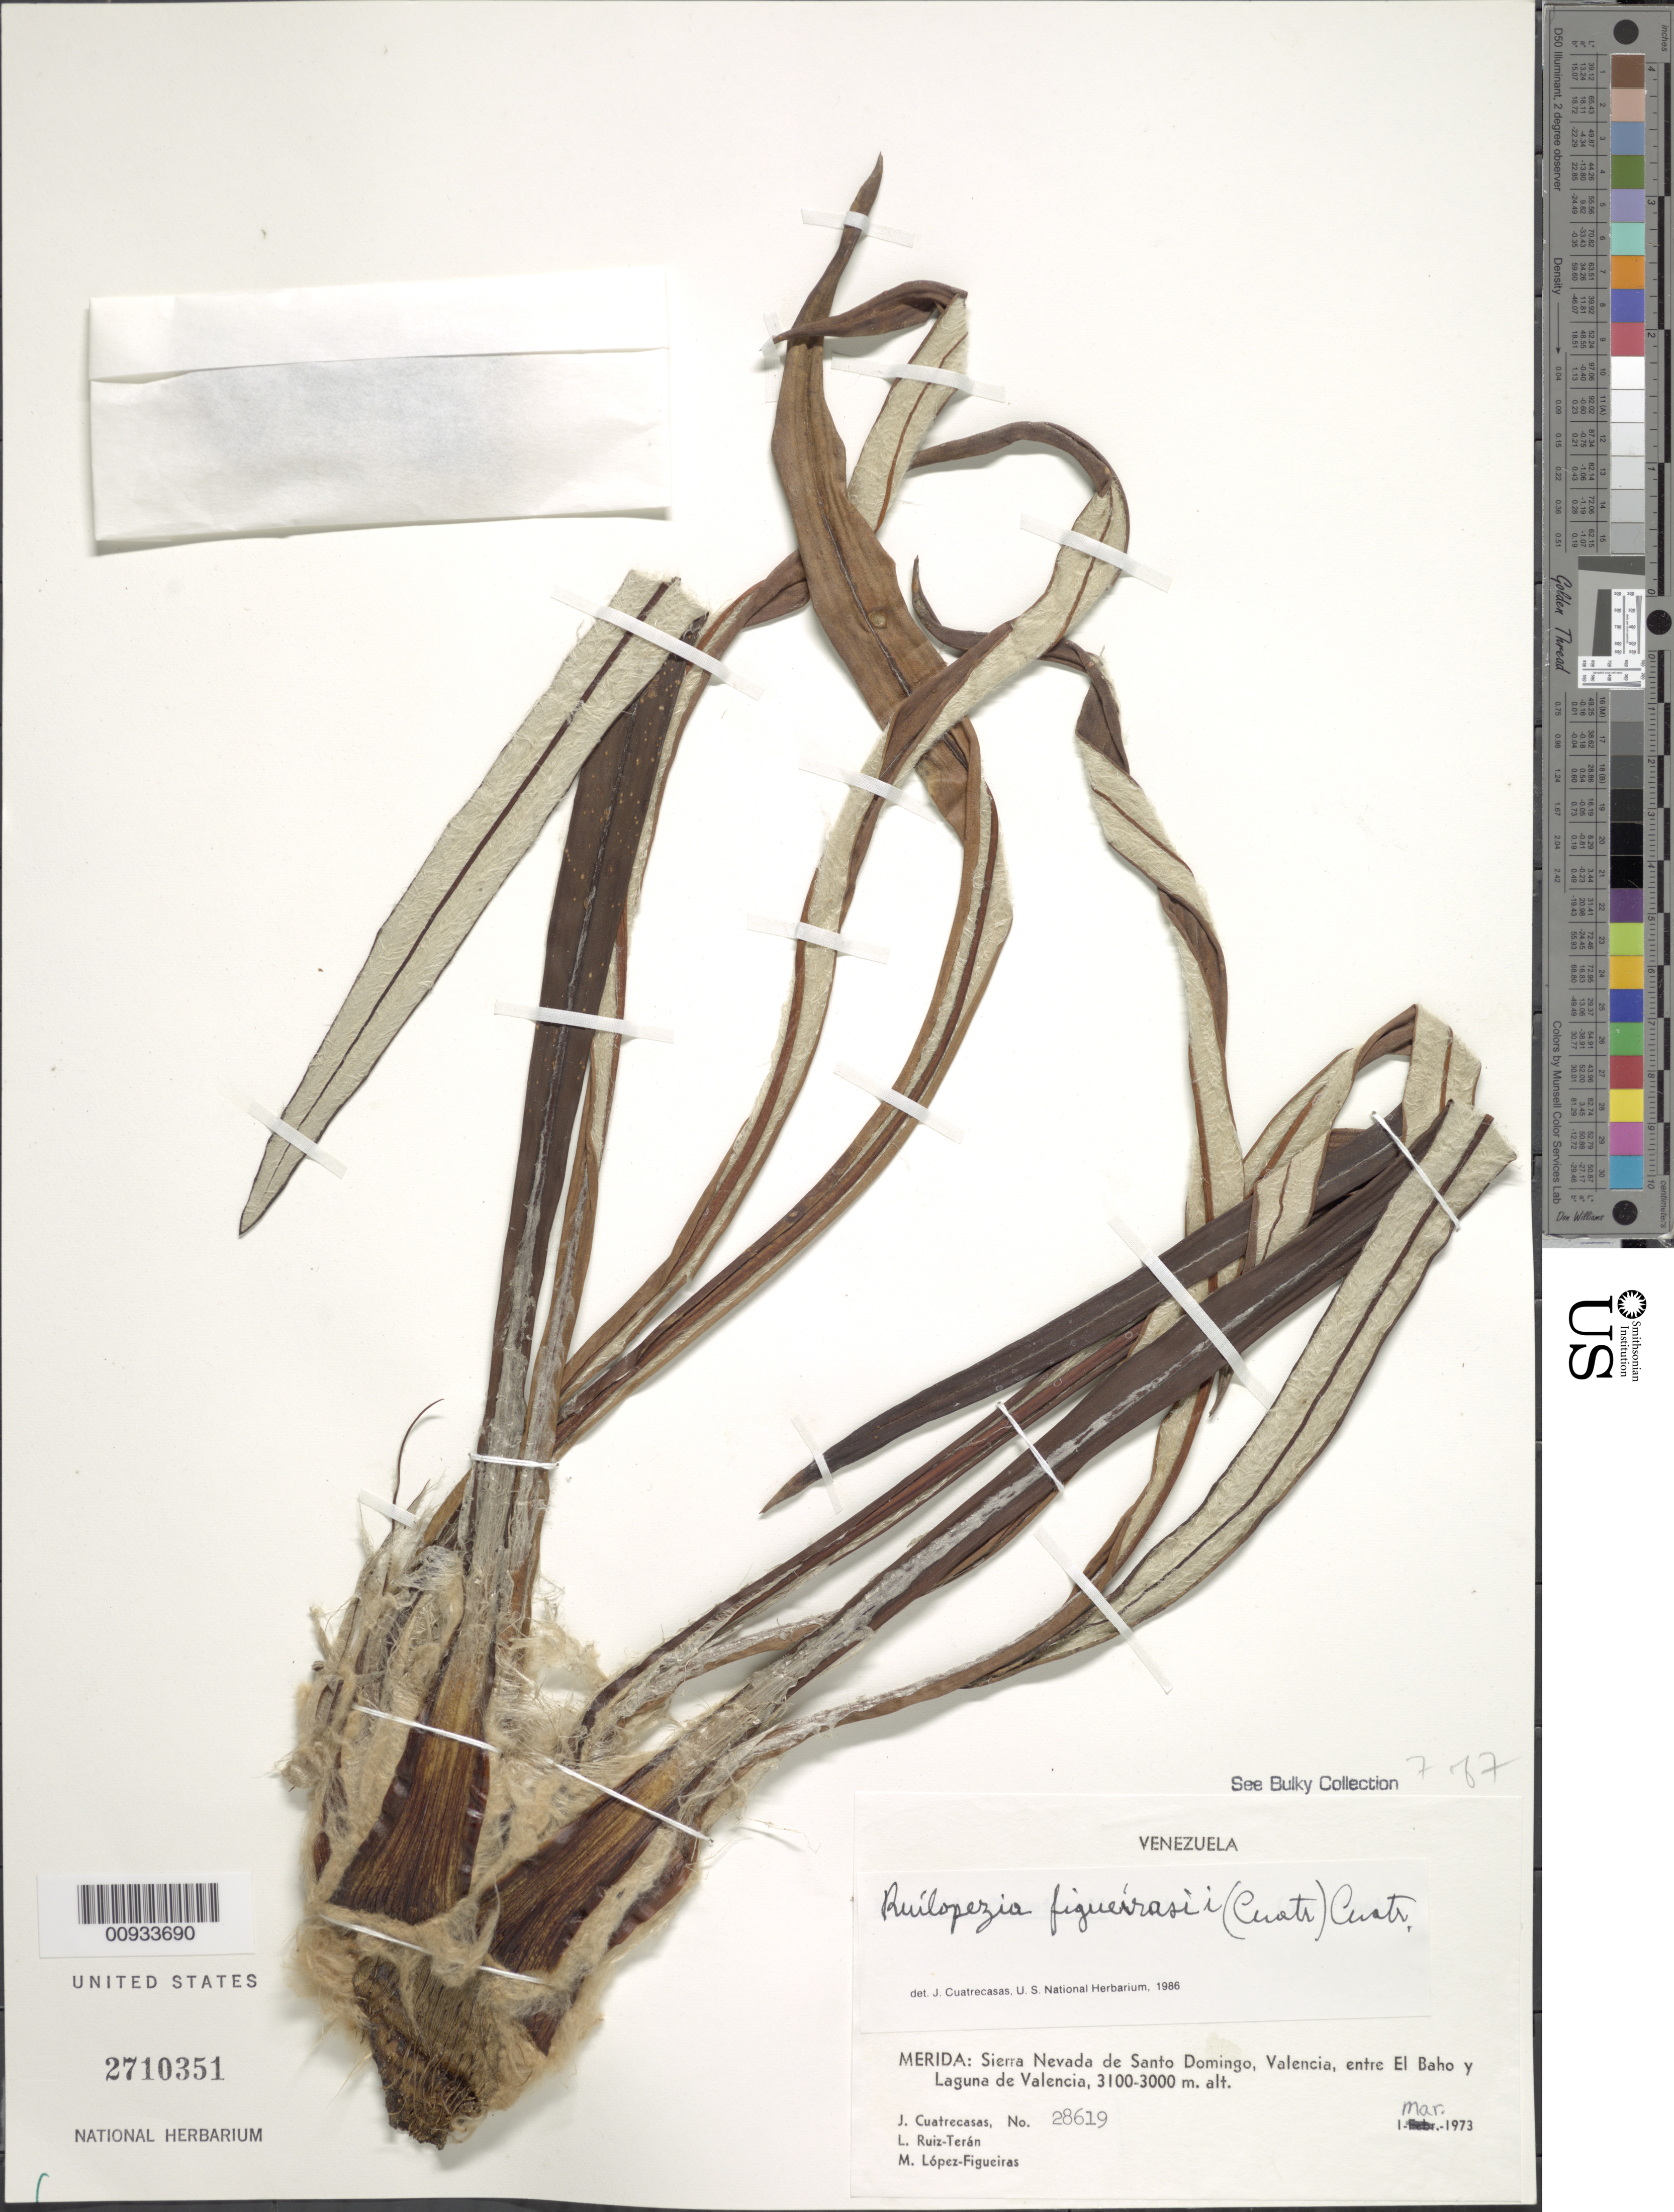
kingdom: Plantae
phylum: Tracheophyta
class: Magnoliopsida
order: Asterales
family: Asteraceae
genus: Ruilopezia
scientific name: Ruilopezia figueirasii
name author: (Cuatrec.) Cuatrec.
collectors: J. Cuatrecasas, L. E. Ruíz-Terán & M. López Figueiras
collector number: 28619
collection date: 1973-03-01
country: Venezuela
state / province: Mérida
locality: Sierra Nevada de Santo Domingo, Valencia, entre El Baho y Laguna de Valencia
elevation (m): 3000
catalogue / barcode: US 2710351